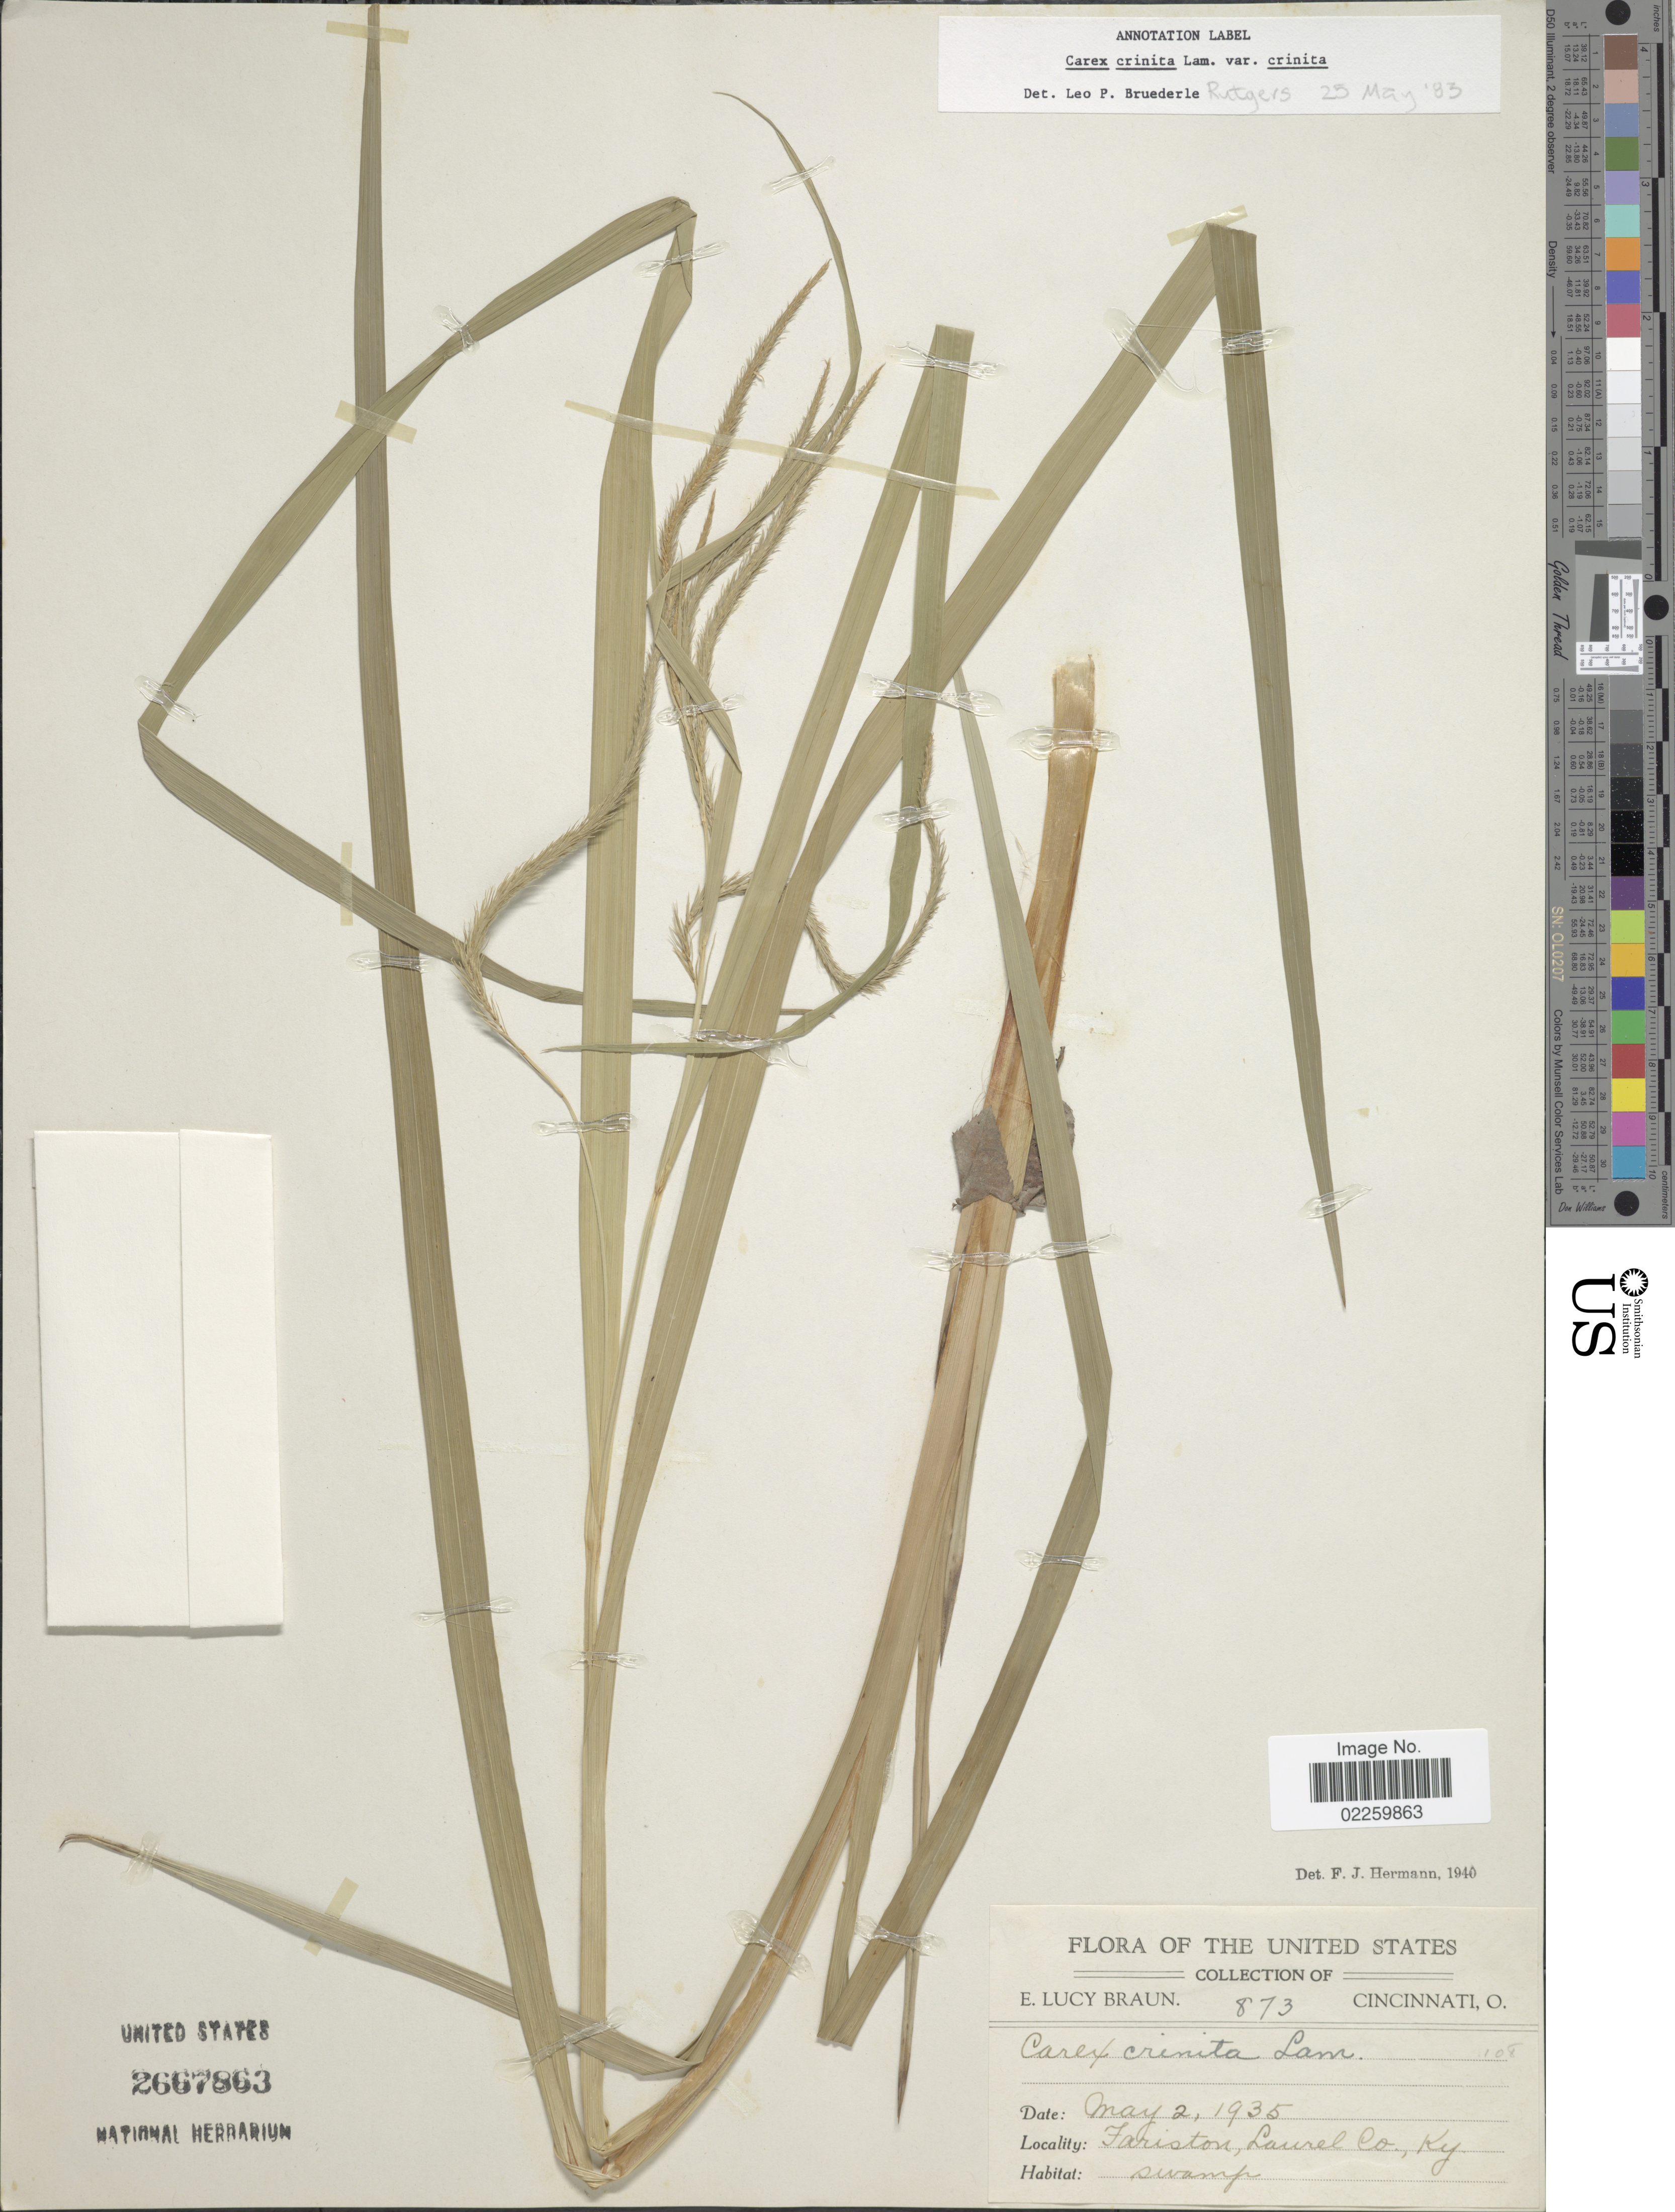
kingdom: Plantae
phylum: Tracheophyta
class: Liliopsida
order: Poales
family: Cyperaceae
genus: Carex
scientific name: Carex crinita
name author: Lam.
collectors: E. L. Braun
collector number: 873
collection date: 1935-05-02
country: United States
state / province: Kentucky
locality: Fariston, Laurel Co., Ky.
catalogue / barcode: US 2667863